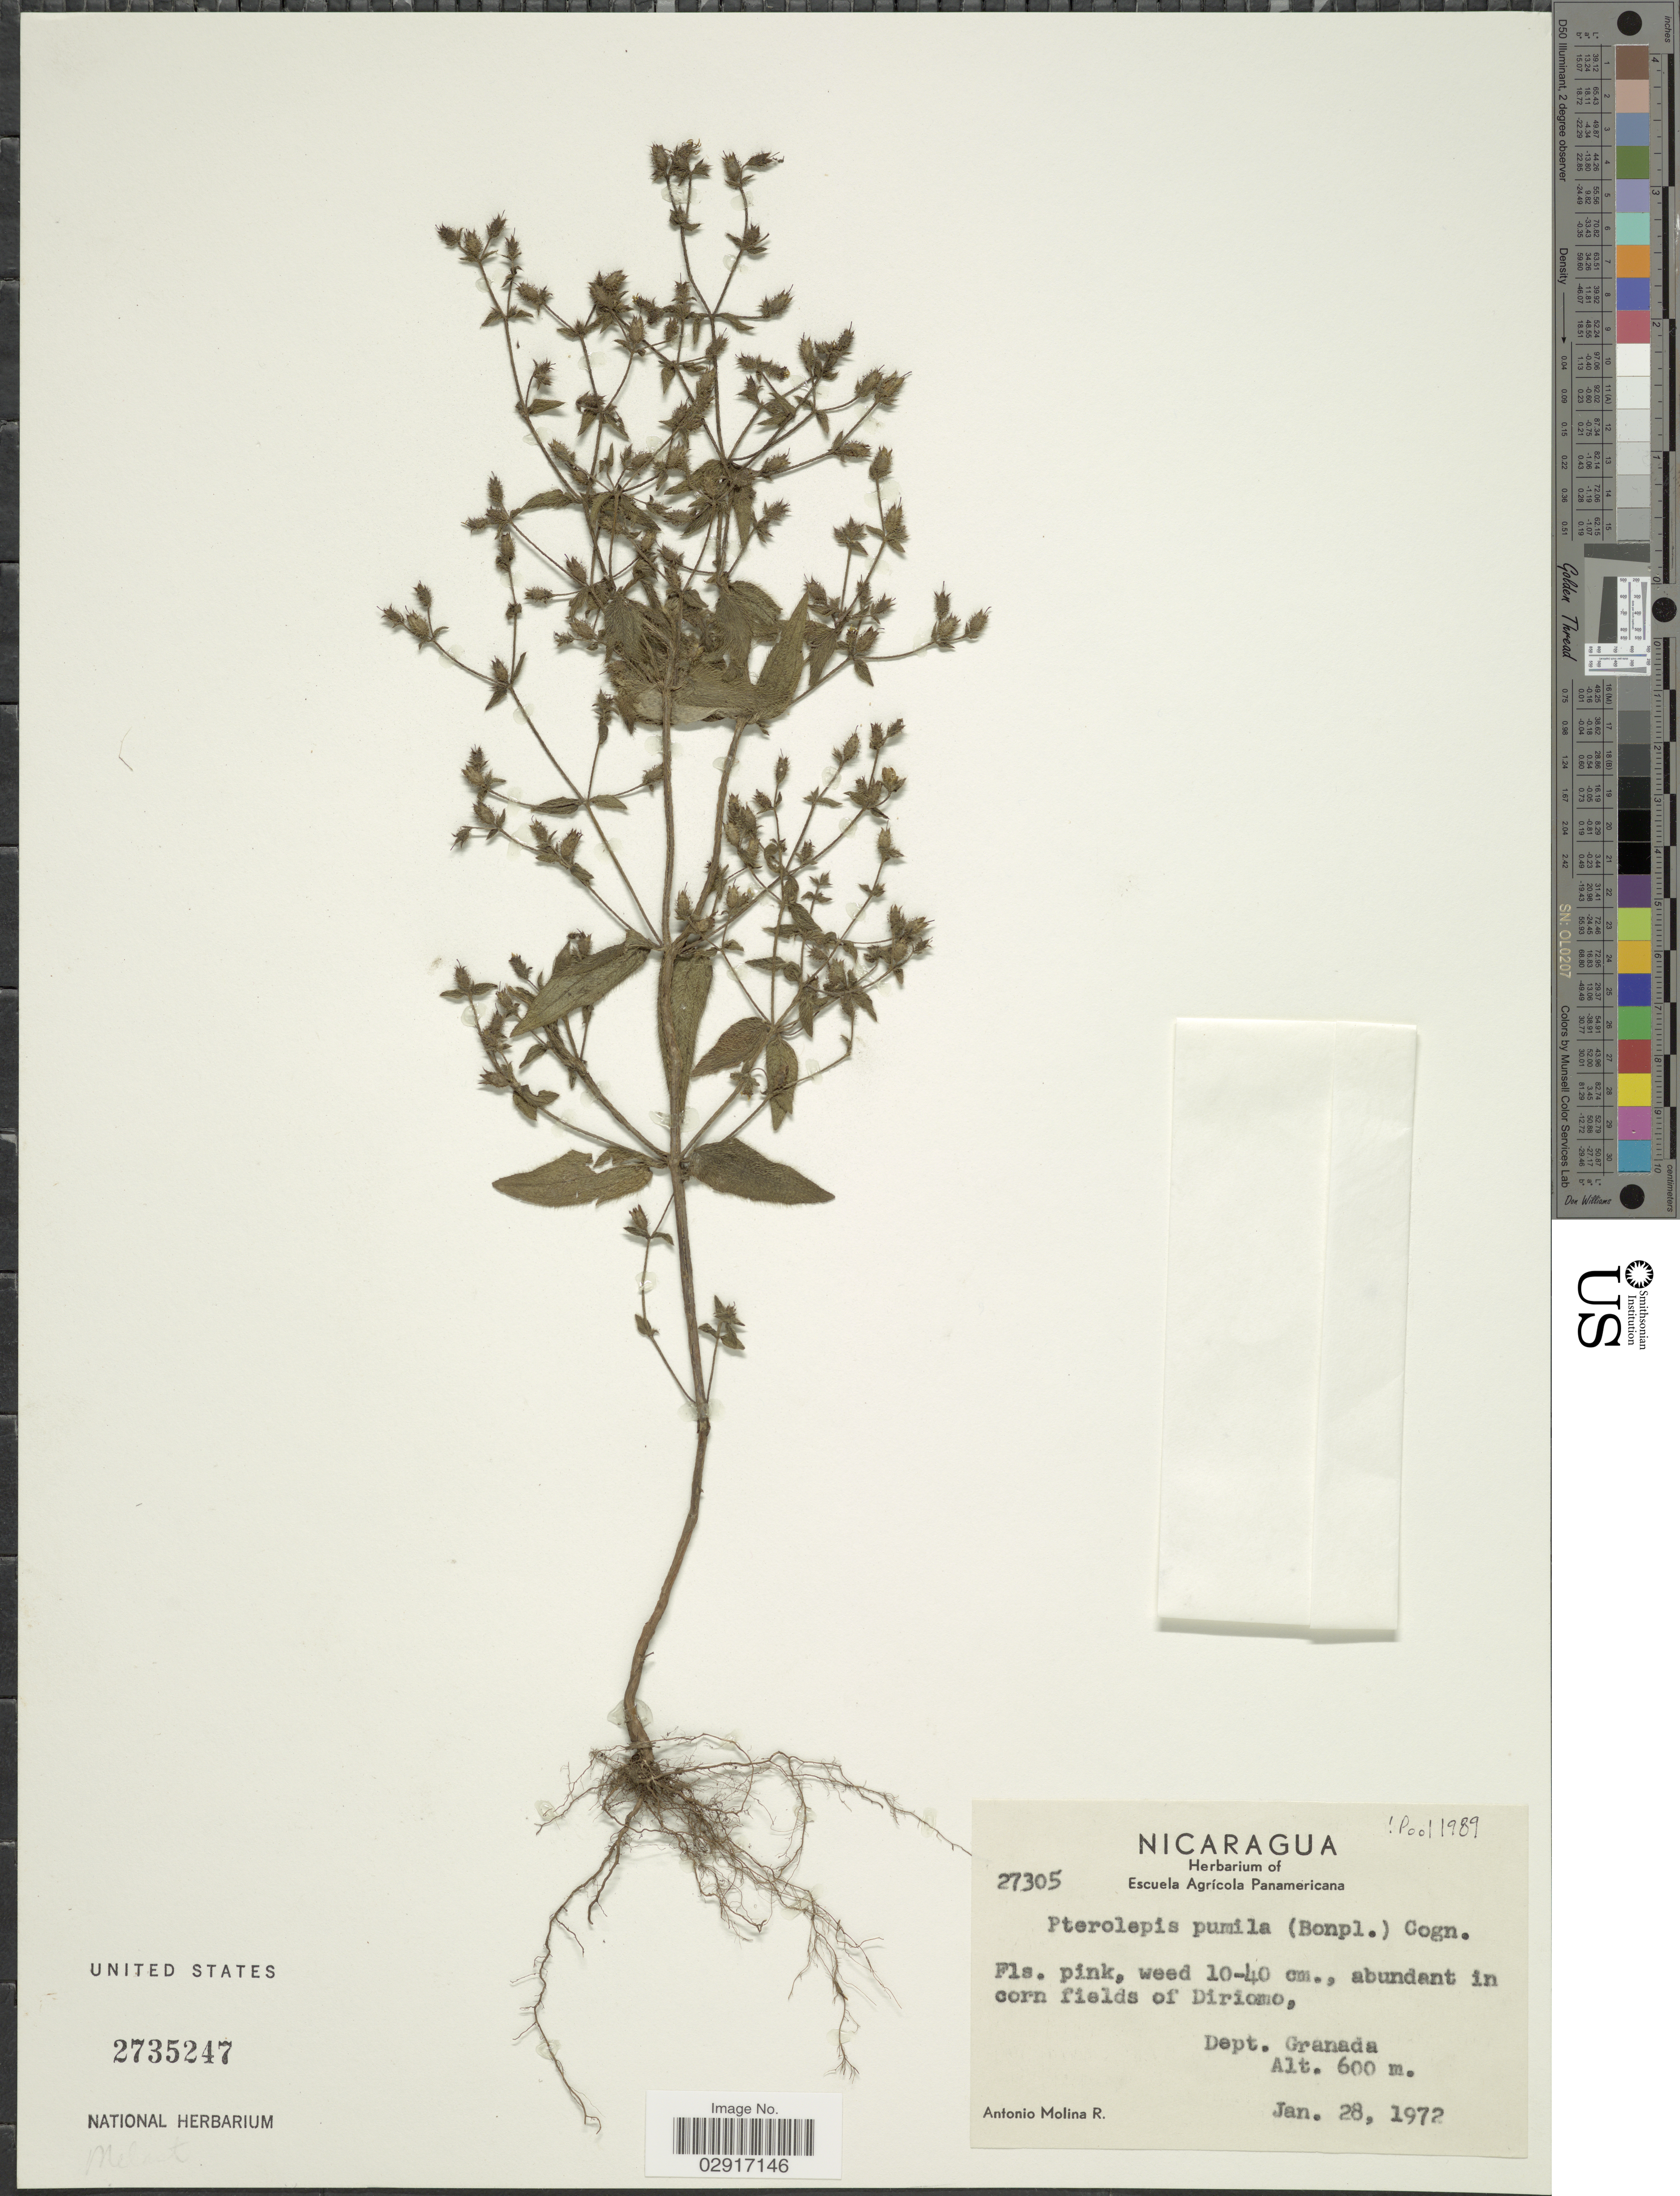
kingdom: Plantae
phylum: Tracheophyta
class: Magnoliopsida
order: Myrtales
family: Melastomataceae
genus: Pterolepis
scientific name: Pterolepis trichotoma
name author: (Rottb.) Cogn.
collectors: A. Molina R.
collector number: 27305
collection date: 1972-01-28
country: Nicaragua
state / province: Granada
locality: Abundant in corn fields of Diriomo, Dept. Granada.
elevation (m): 600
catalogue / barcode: US 2735247